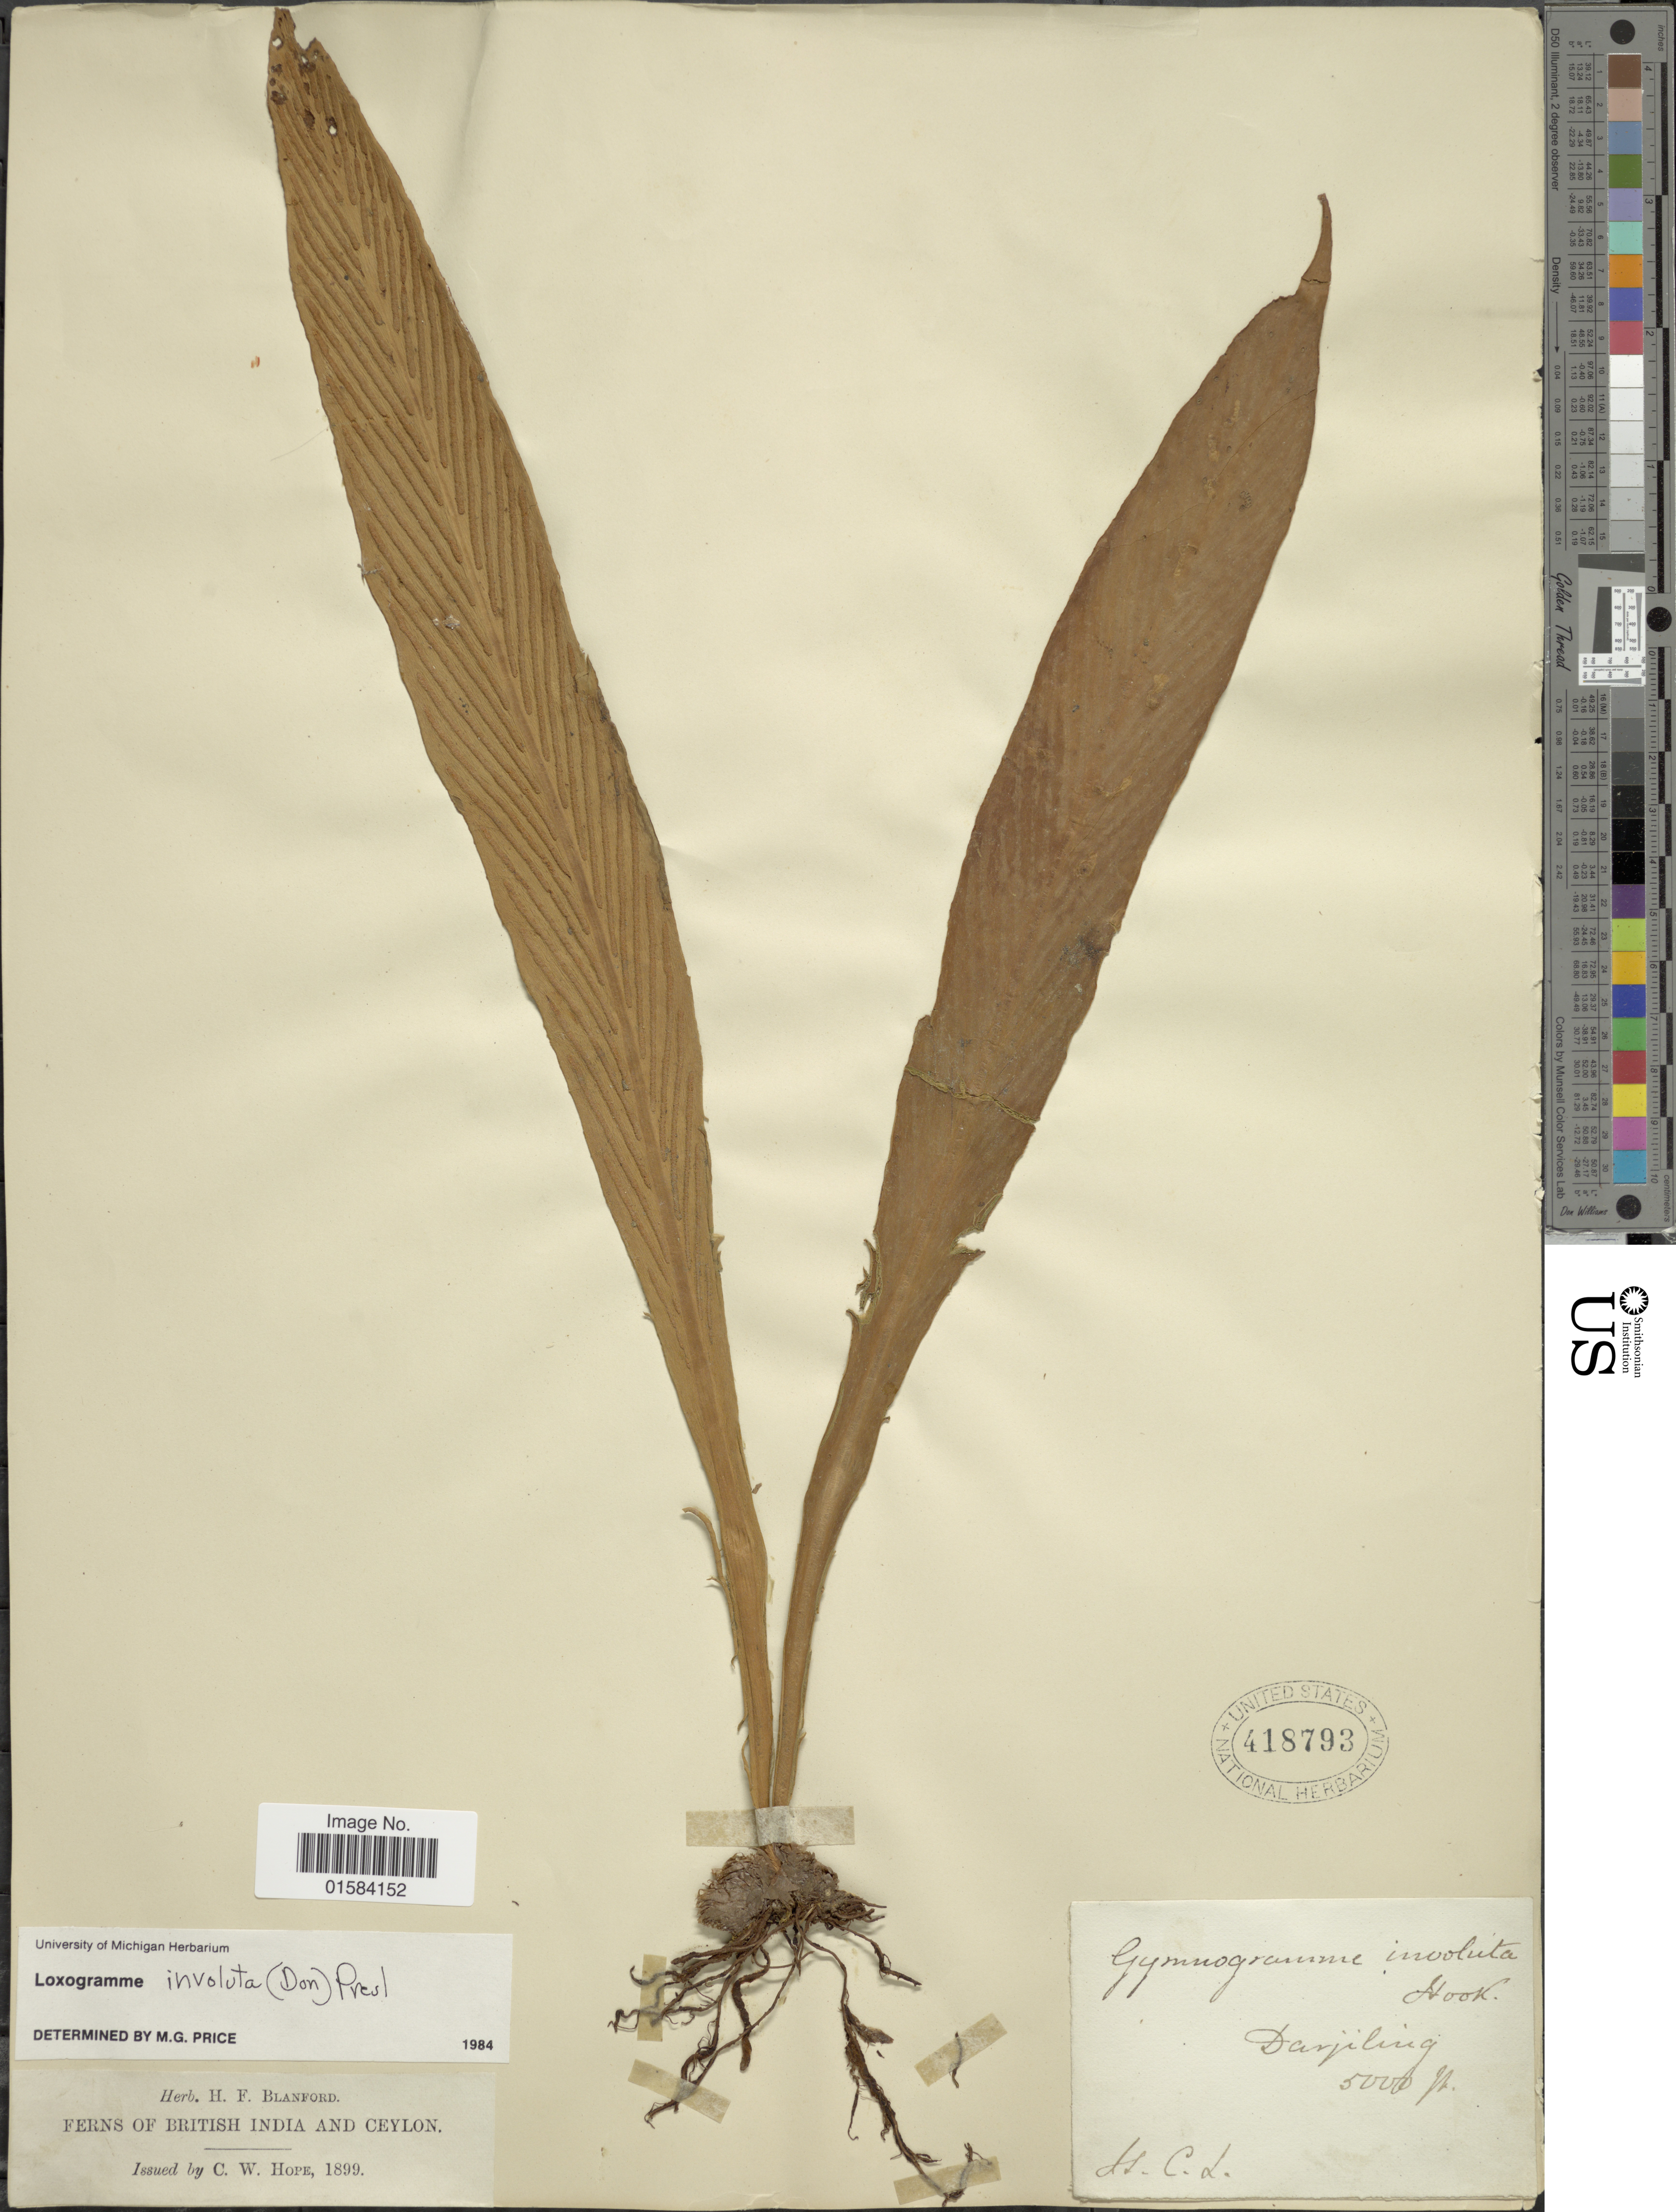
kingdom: Plantae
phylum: Tracheophyta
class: Polypodiopsida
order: Polypodiales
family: Polypodiaceae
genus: Loxogramme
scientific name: Loxogramme involuta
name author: (D. Don) C. Presl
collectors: ex herb. H. F. Blanford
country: India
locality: Darjiling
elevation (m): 1524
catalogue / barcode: US 418793